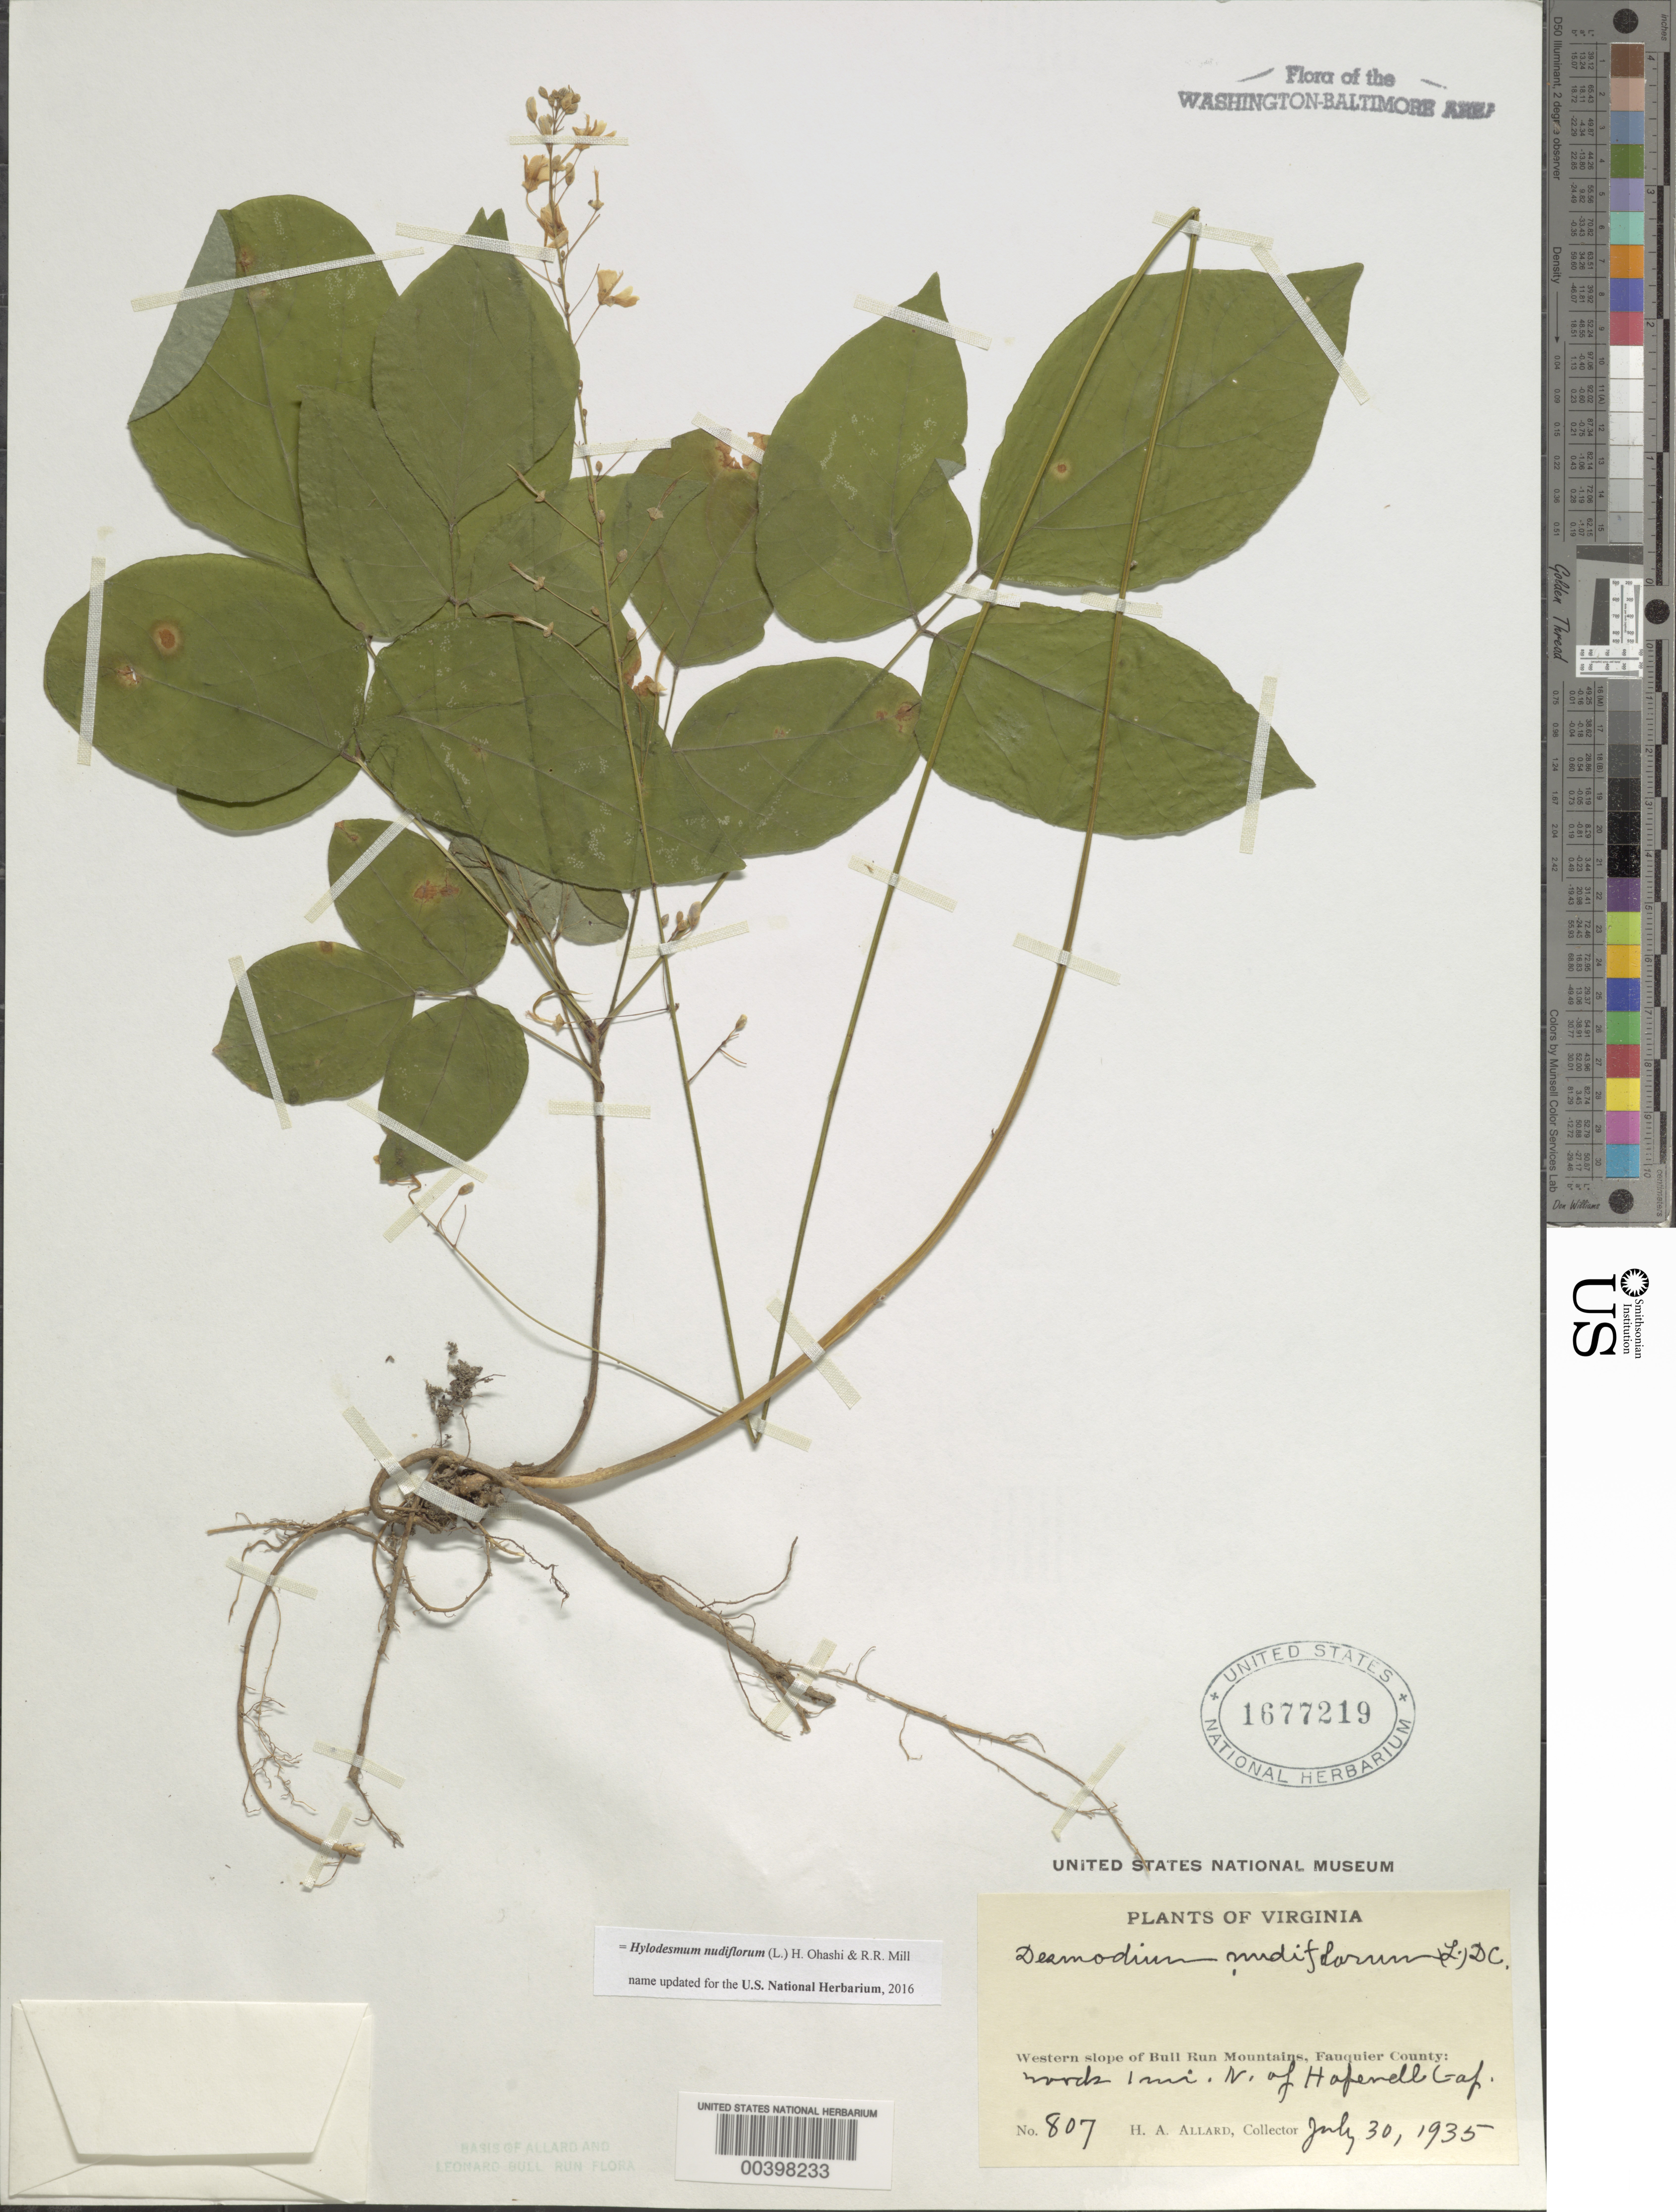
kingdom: Plantae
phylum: Tracheophyta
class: Magnoliopsida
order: Fabales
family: Fabaceae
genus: Hylodesmum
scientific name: Hylodesmum nudiflorum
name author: (L.) H. Ohashi & R.R. Mill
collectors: H. A. Allard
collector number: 807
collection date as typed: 30 Jul 1935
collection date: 1935-07-30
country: United States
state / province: Virginia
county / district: Fauquier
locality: North of Hopewell Gap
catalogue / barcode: US 1677219